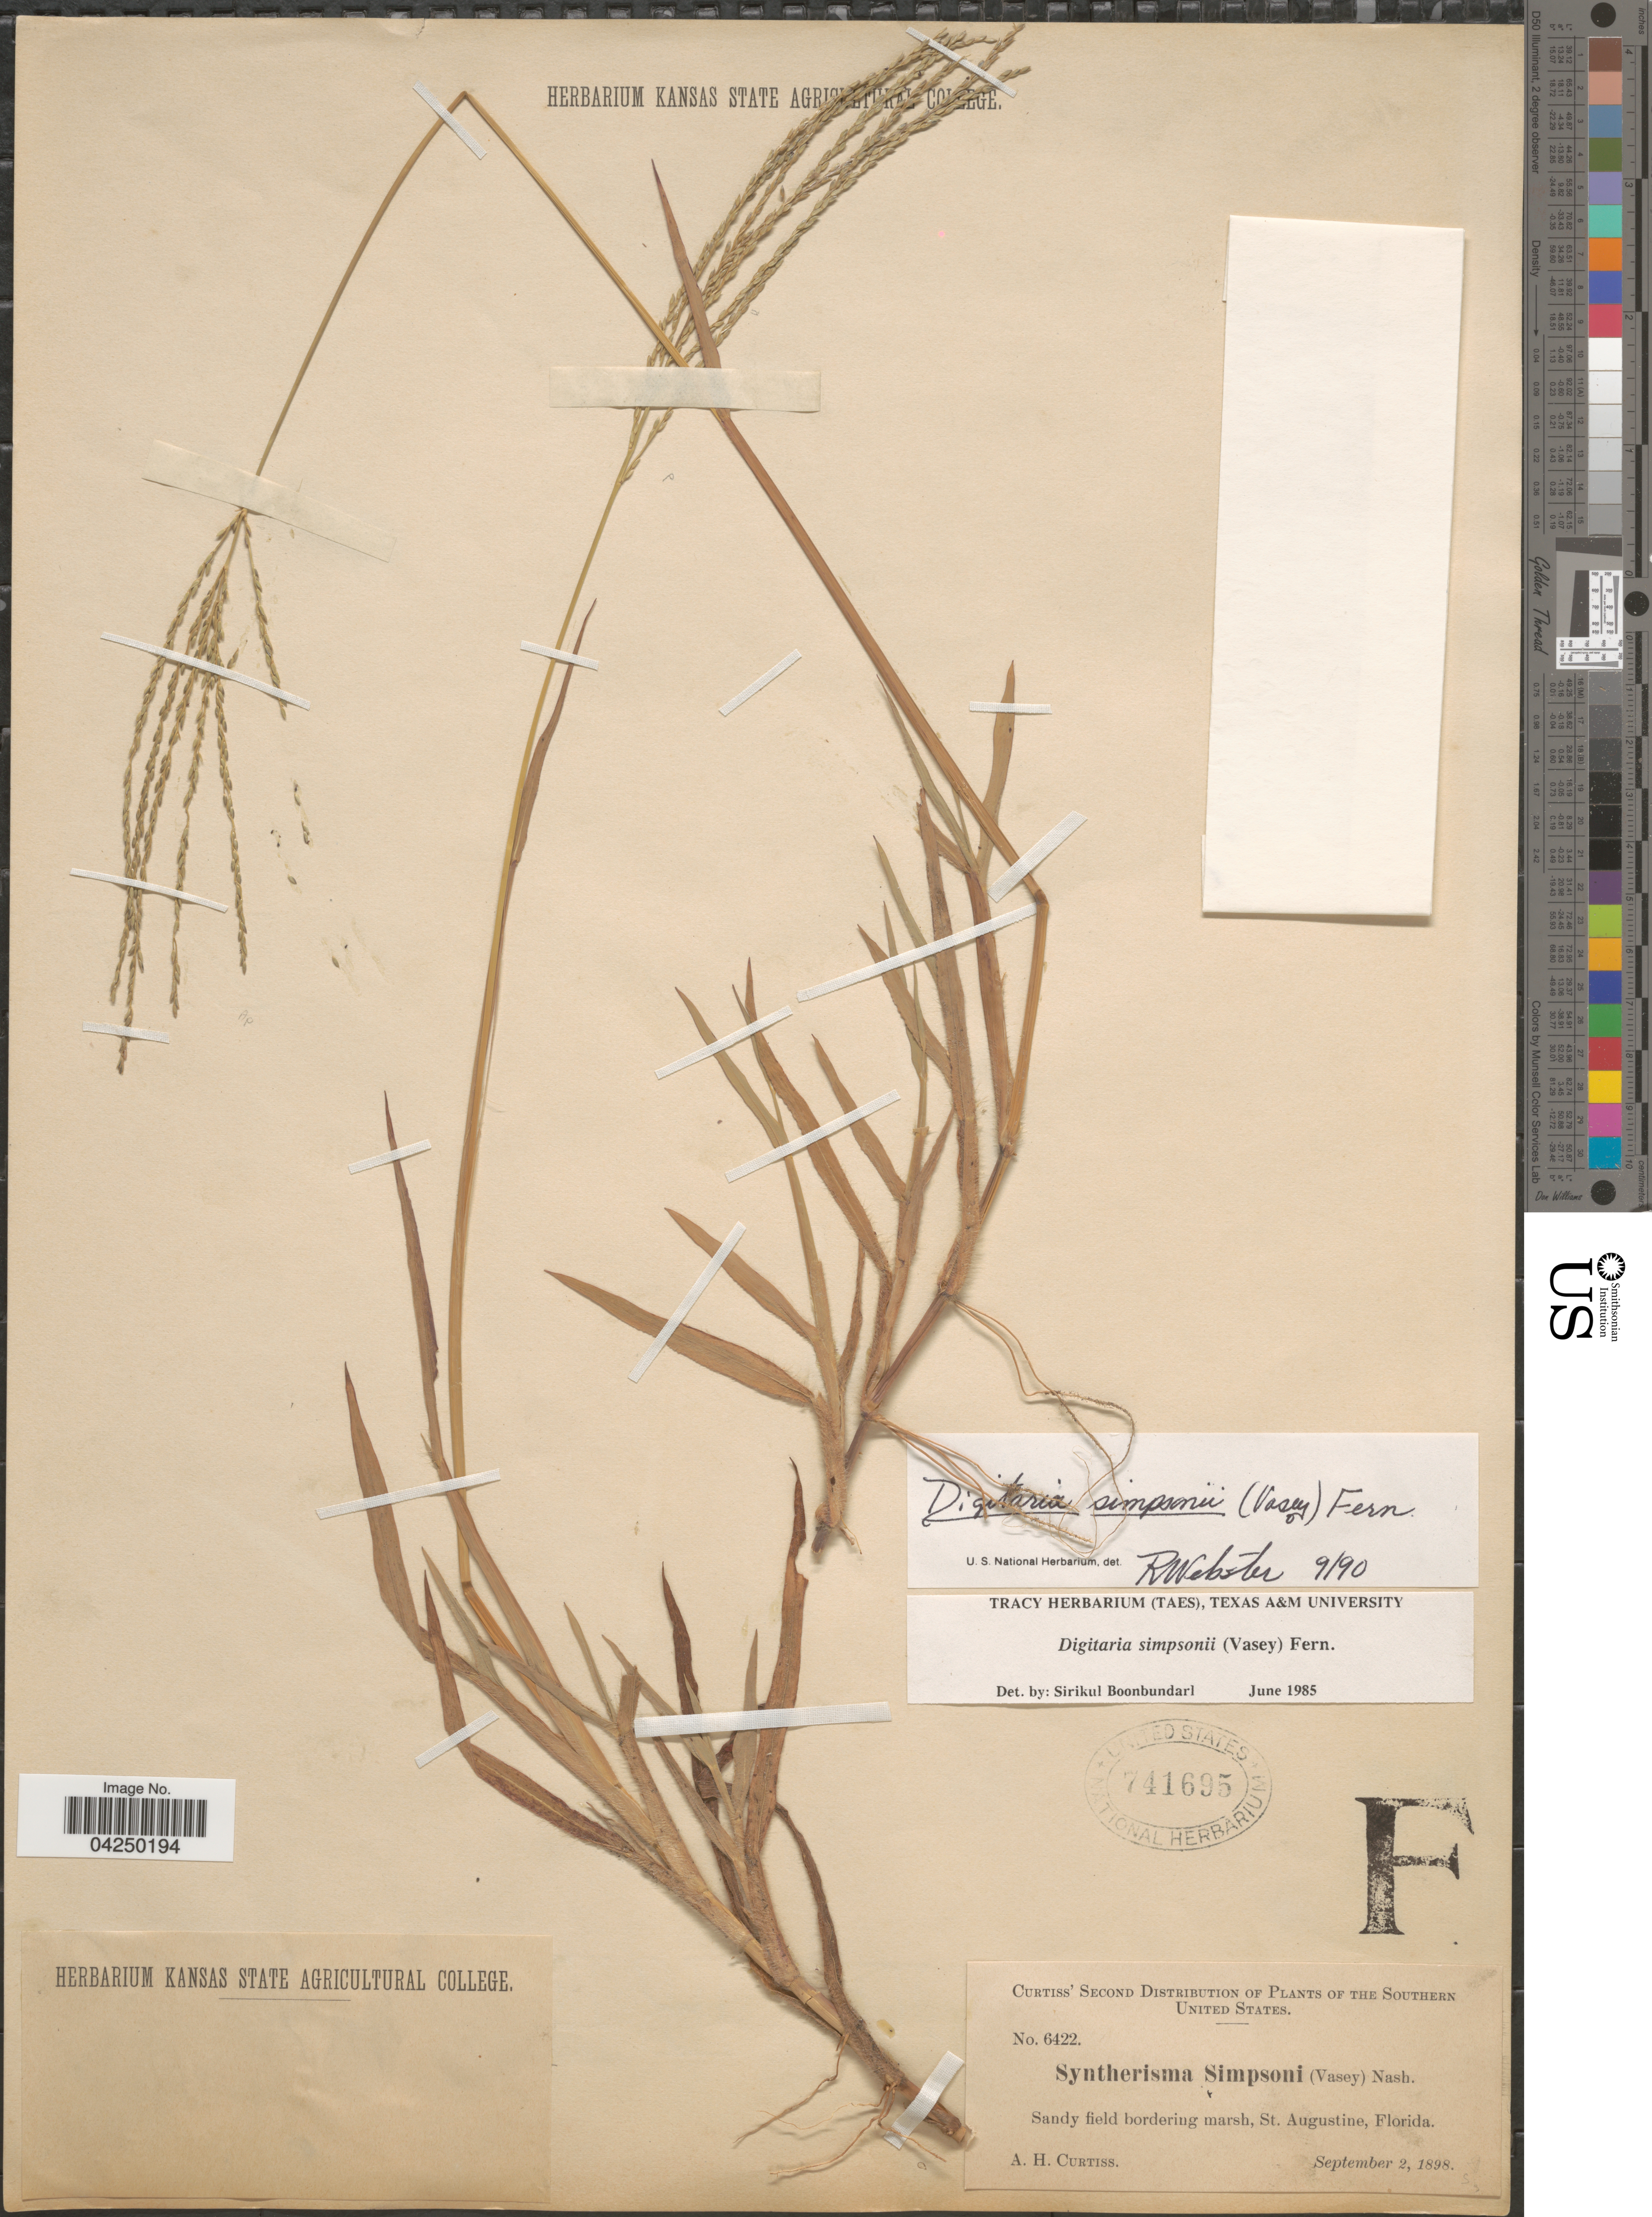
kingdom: Plantae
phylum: Tracheophyta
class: Liliopsida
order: Poales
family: Poaceae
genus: Digitaria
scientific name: Digitaria simpsonii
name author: (Vasey) Fernald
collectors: A. H. Curtiss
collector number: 6422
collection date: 1898-09-02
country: United States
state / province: Florida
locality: Southern United States. Sandy field bordering marsh, St. Augustine.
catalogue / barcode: US 741695